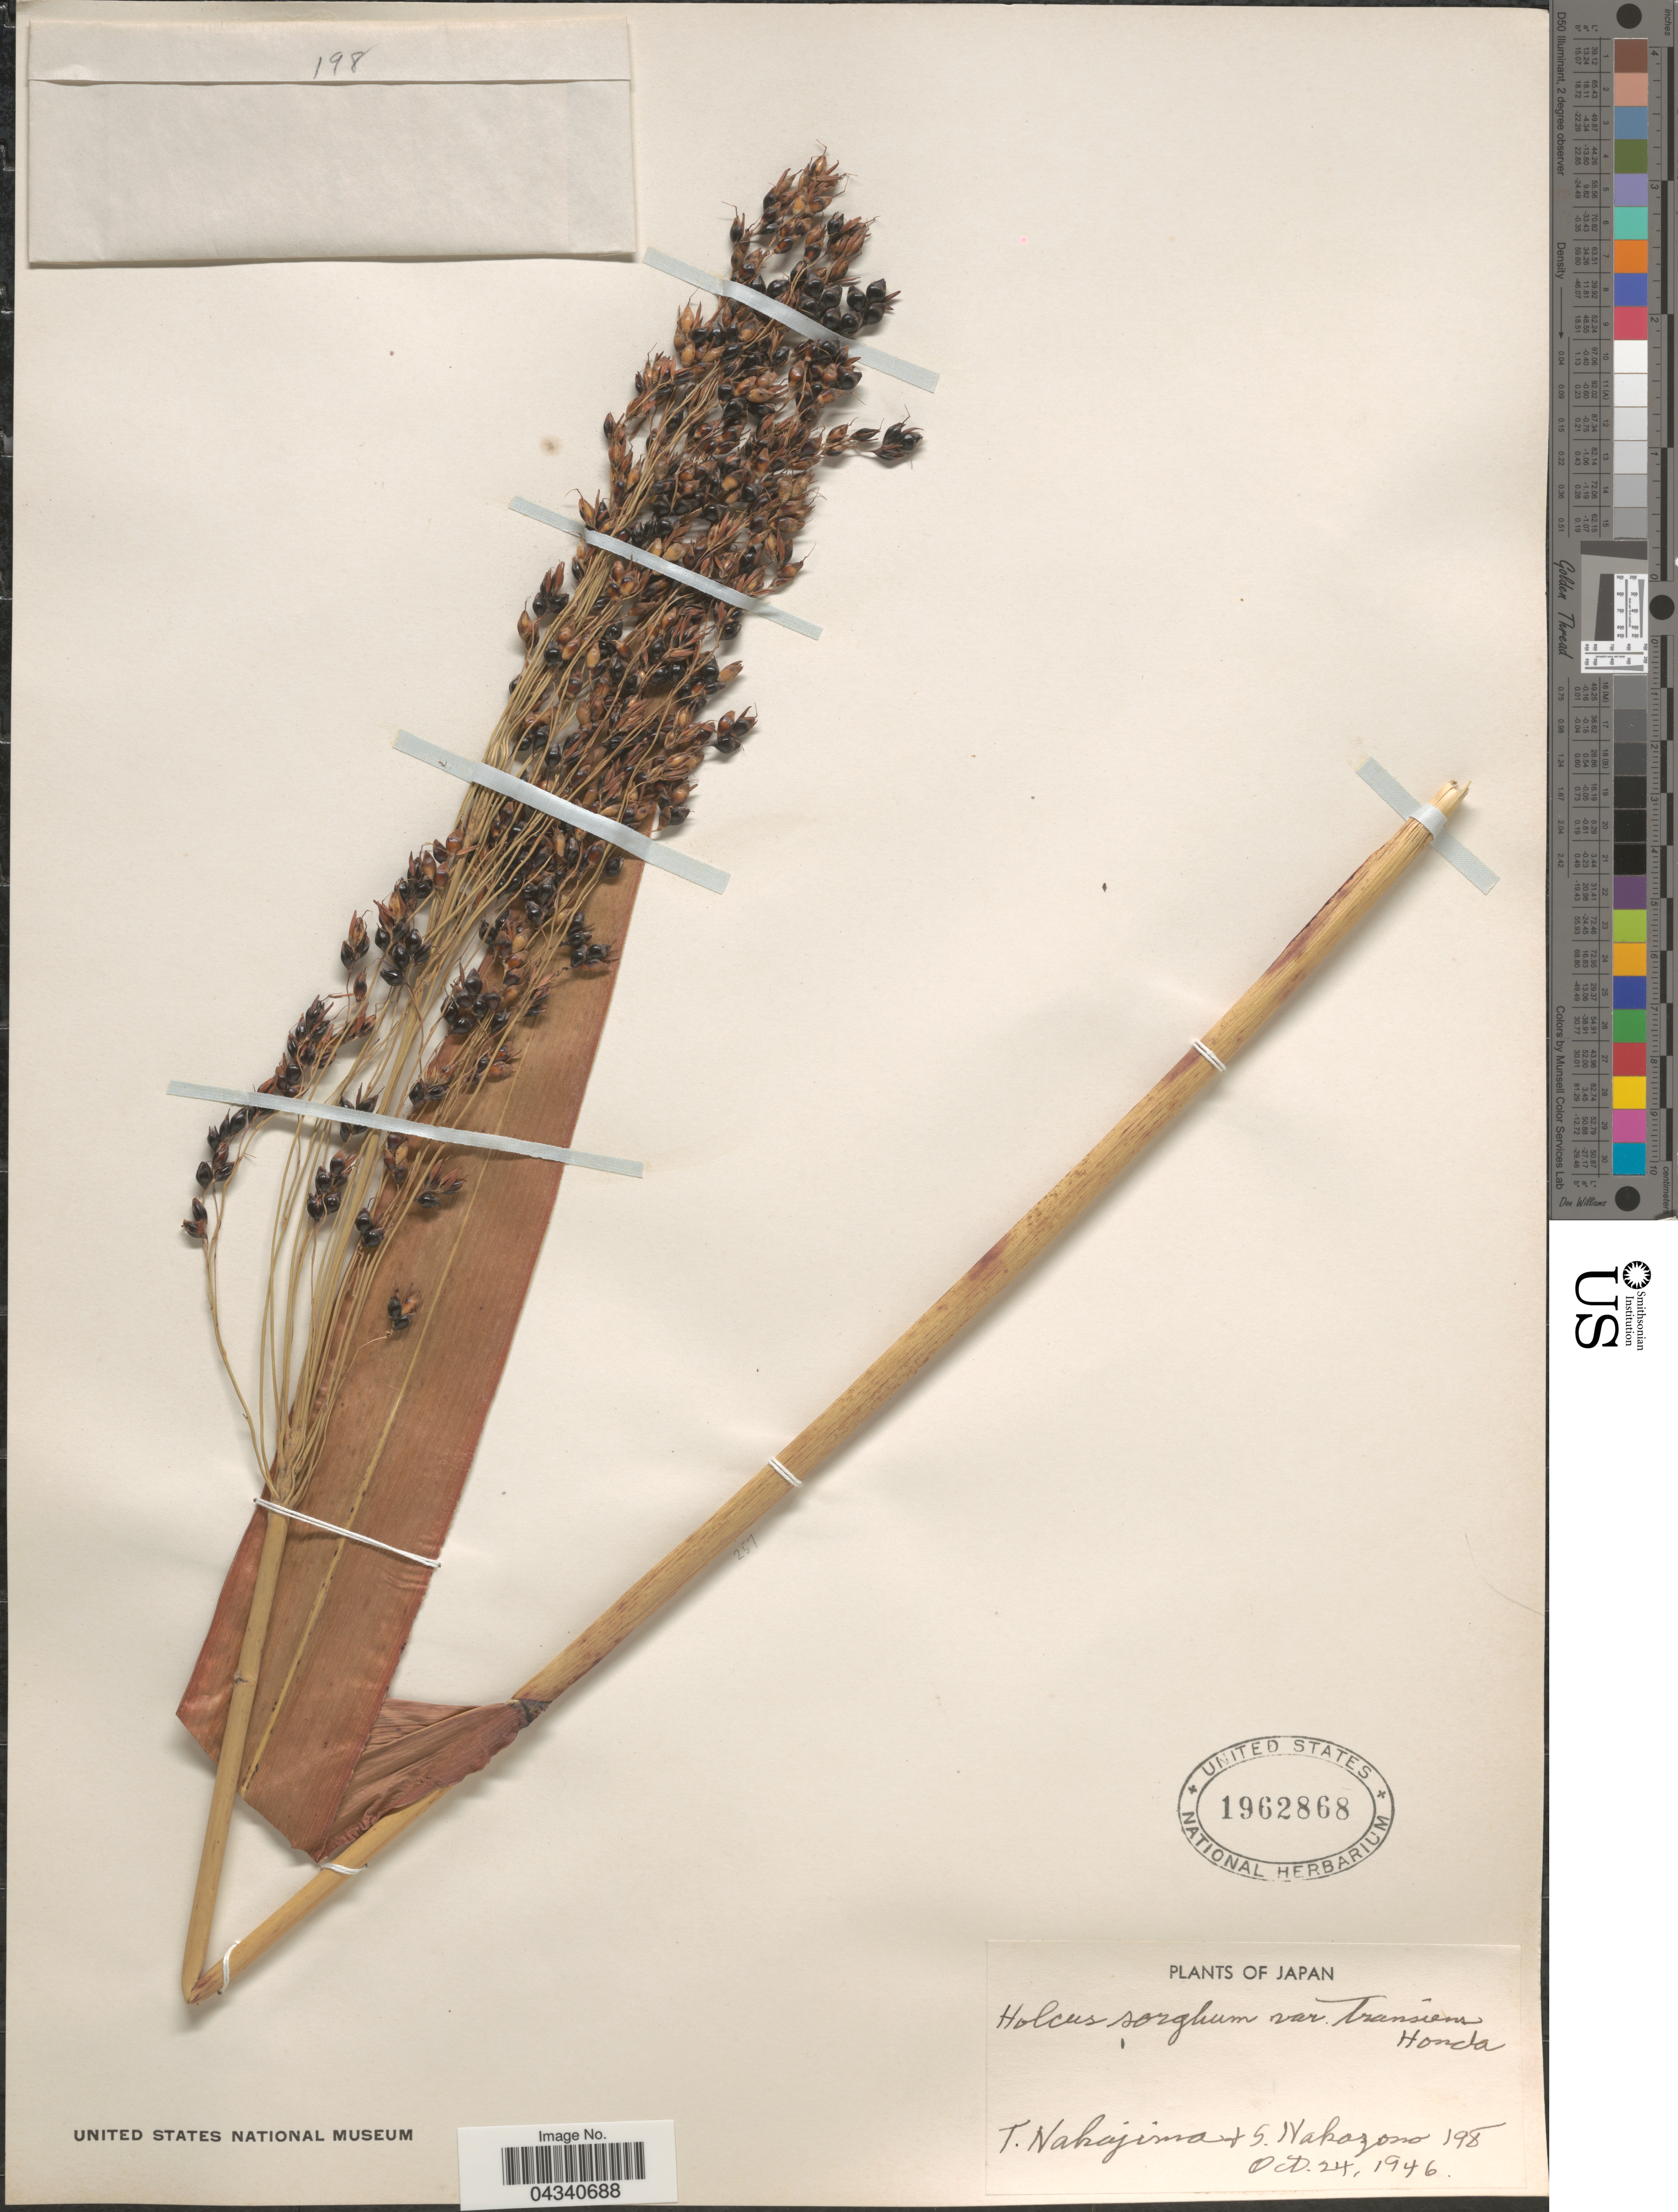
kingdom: Plantae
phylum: Tracheophyta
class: Liliopsida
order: Poales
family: Poaceae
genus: Sorghum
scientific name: Sorghum sp.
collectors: T. Nakajima & S. Nakozono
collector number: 198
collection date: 1946-10-24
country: Japan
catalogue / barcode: US 1962868